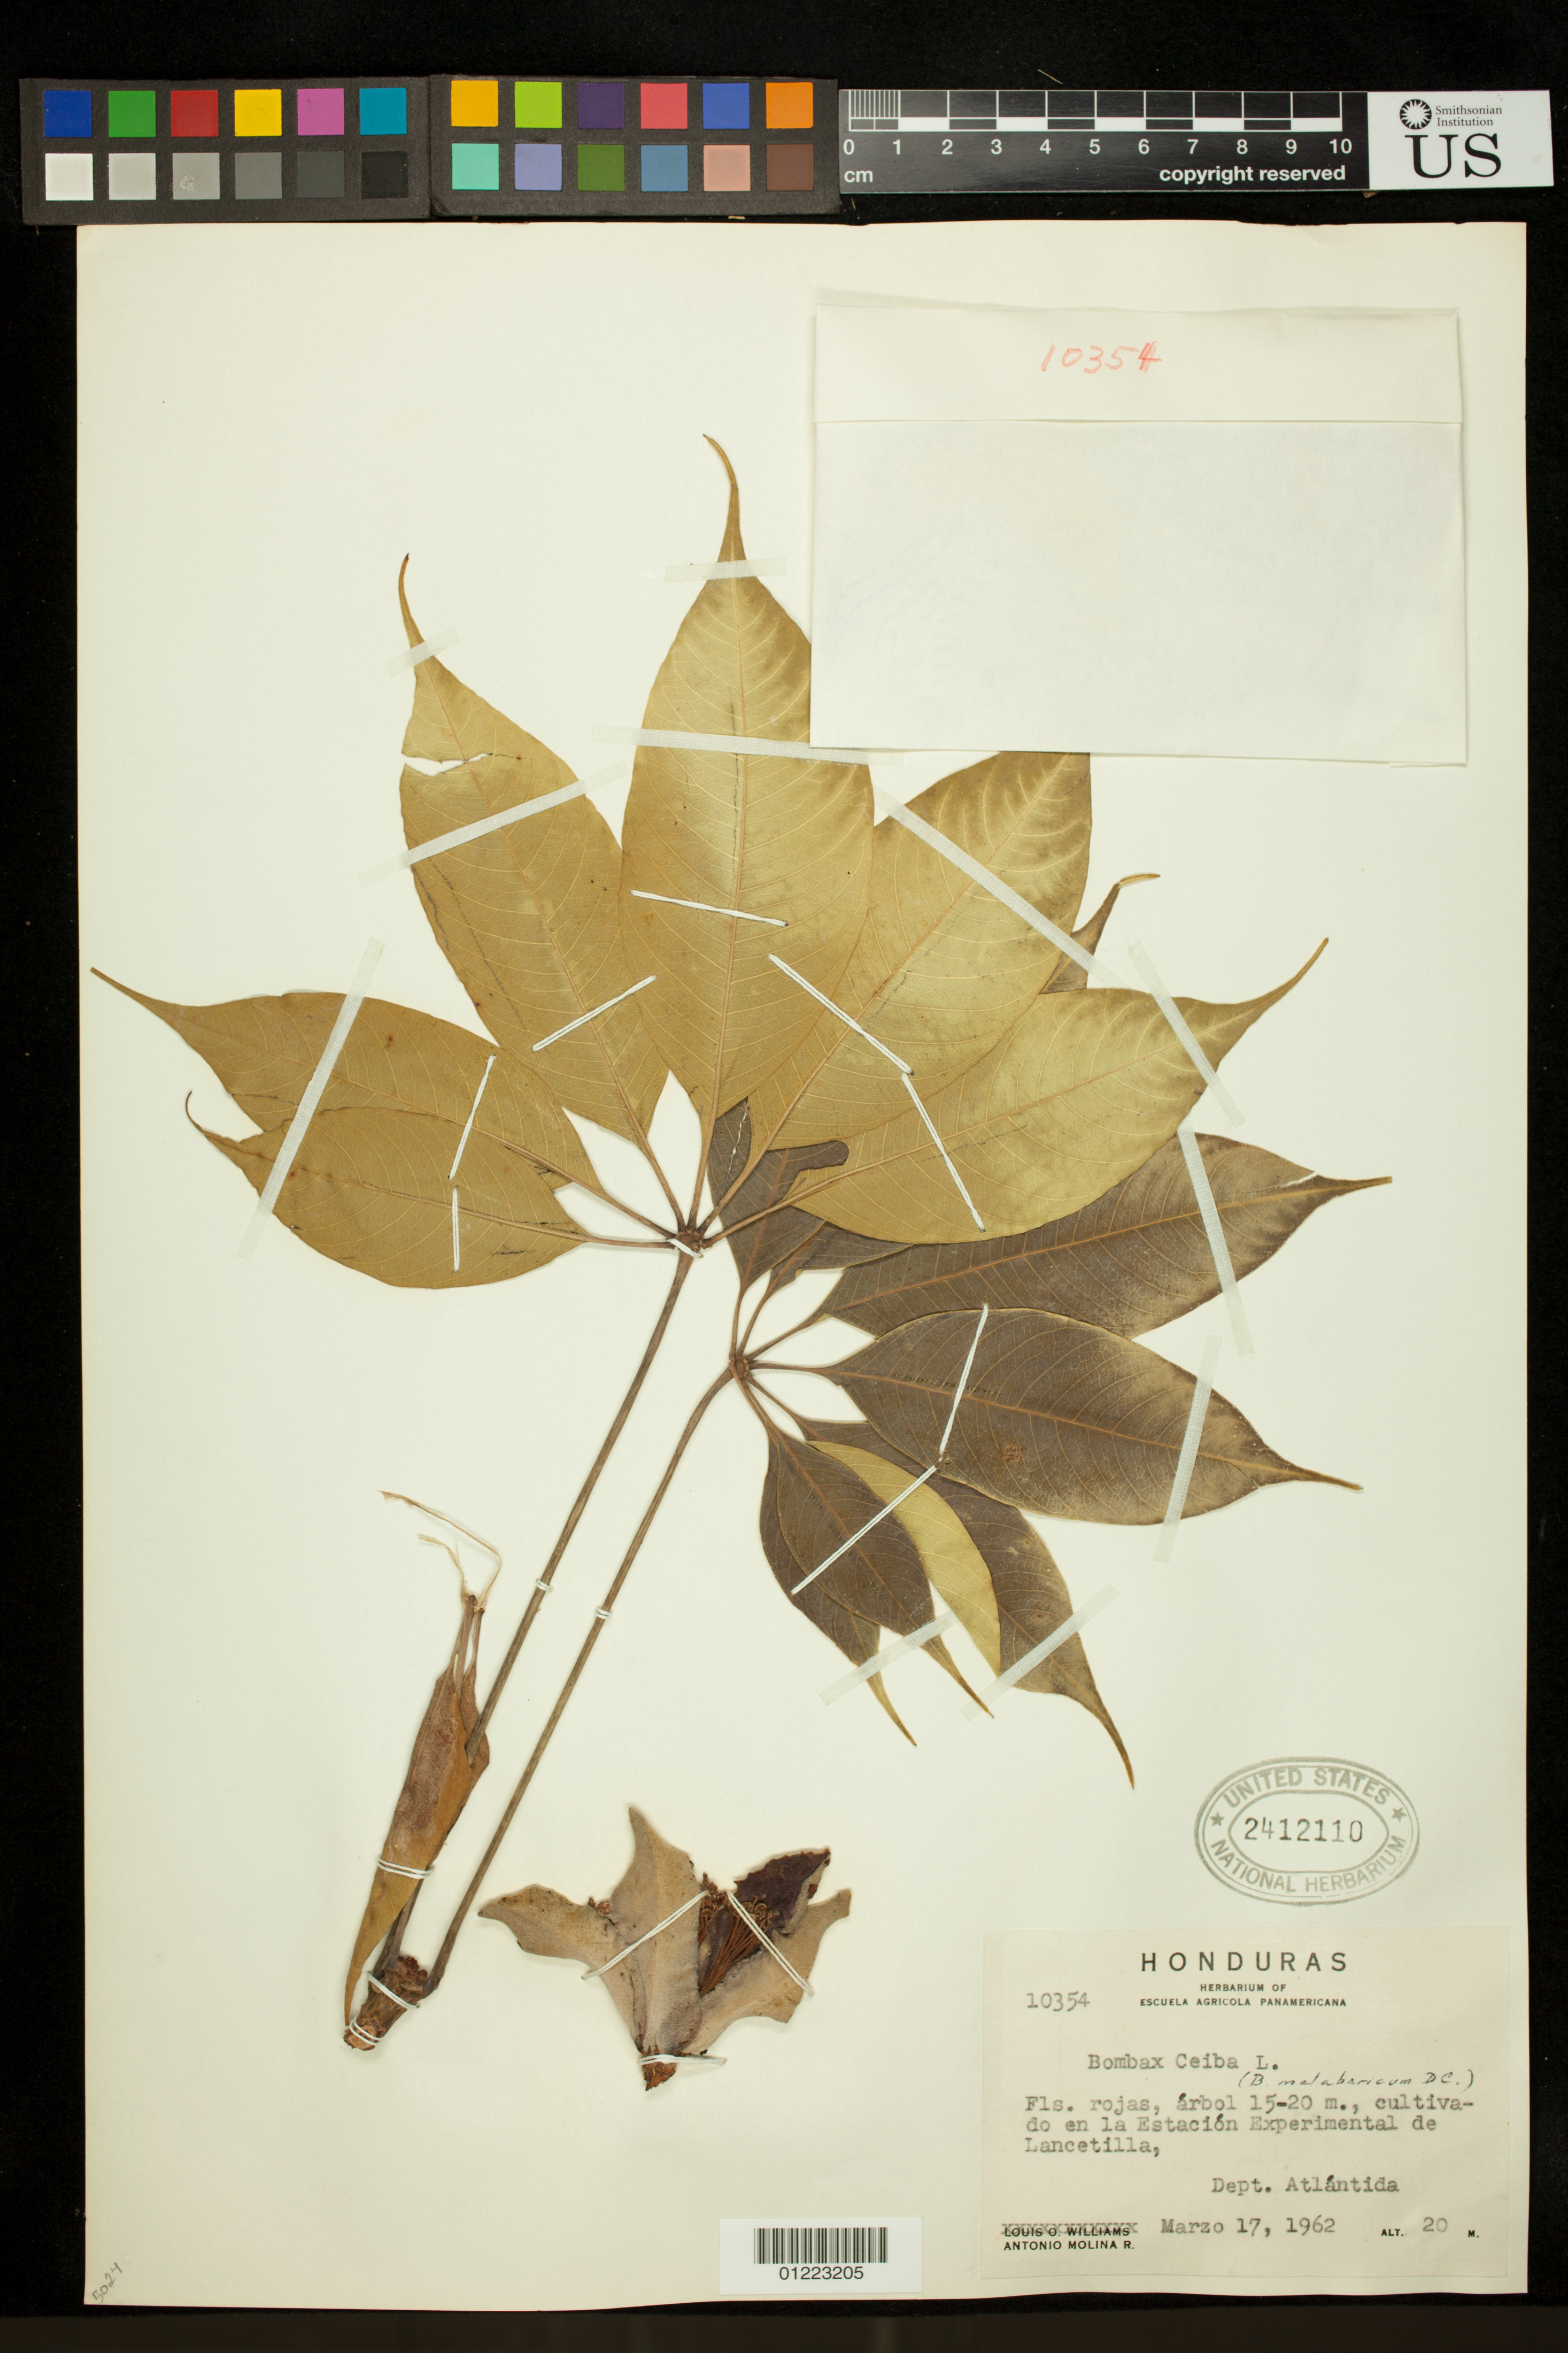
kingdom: Plantae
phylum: Tracheophyta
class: Magnoliopsida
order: Malvales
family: Malvaceae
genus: Bombax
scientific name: Bombax ceiba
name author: L.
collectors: L. O. Williams & A. Molina R.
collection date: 1962-03-17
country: Honduras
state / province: Atlántida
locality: Herbarium of Escuela Agricola Panamericana, la Estacion Experimental de Lancetilla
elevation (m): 20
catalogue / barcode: US 2412110